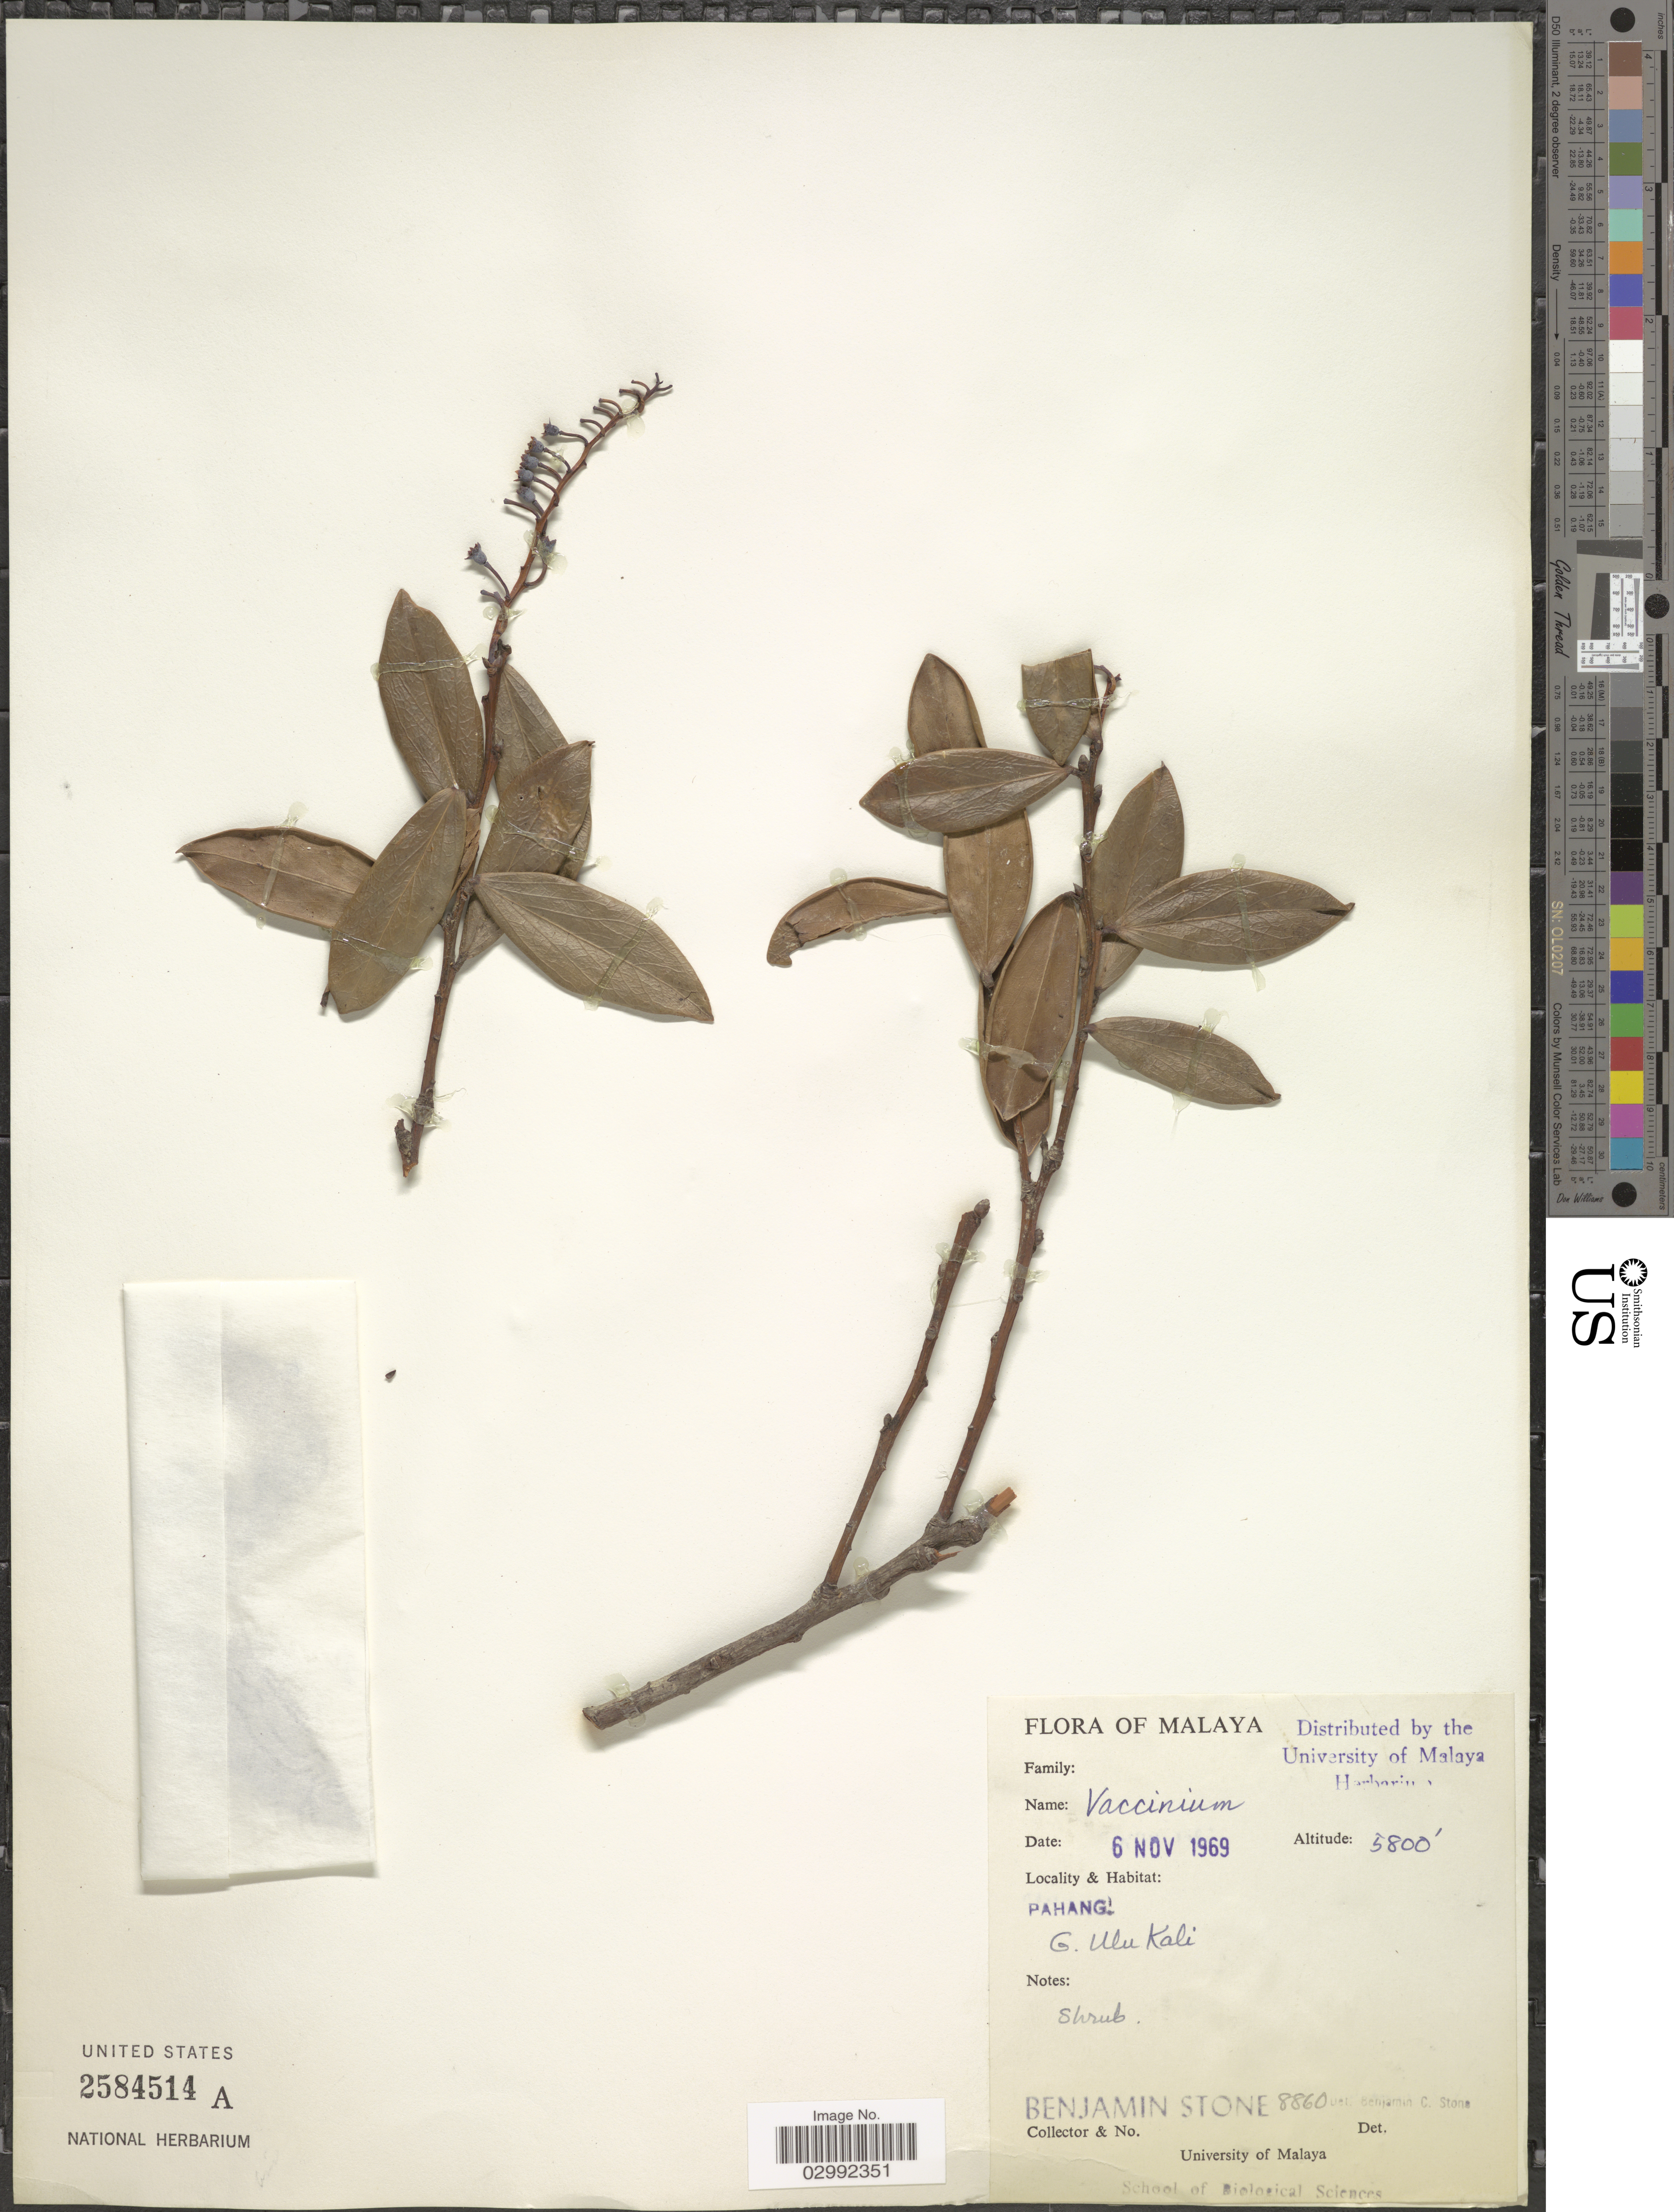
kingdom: Plantae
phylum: Tracheophyta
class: Magnoliopsida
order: Ericales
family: Ericaceae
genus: Vaccinium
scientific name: Vaccinium sp.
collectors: B. C. Stone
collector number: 8860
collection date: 1969-11-06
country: Malaysia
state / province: Pahang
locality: Malaya. G. Ulu Kali.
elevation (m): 1768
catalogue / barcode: US 2584514A